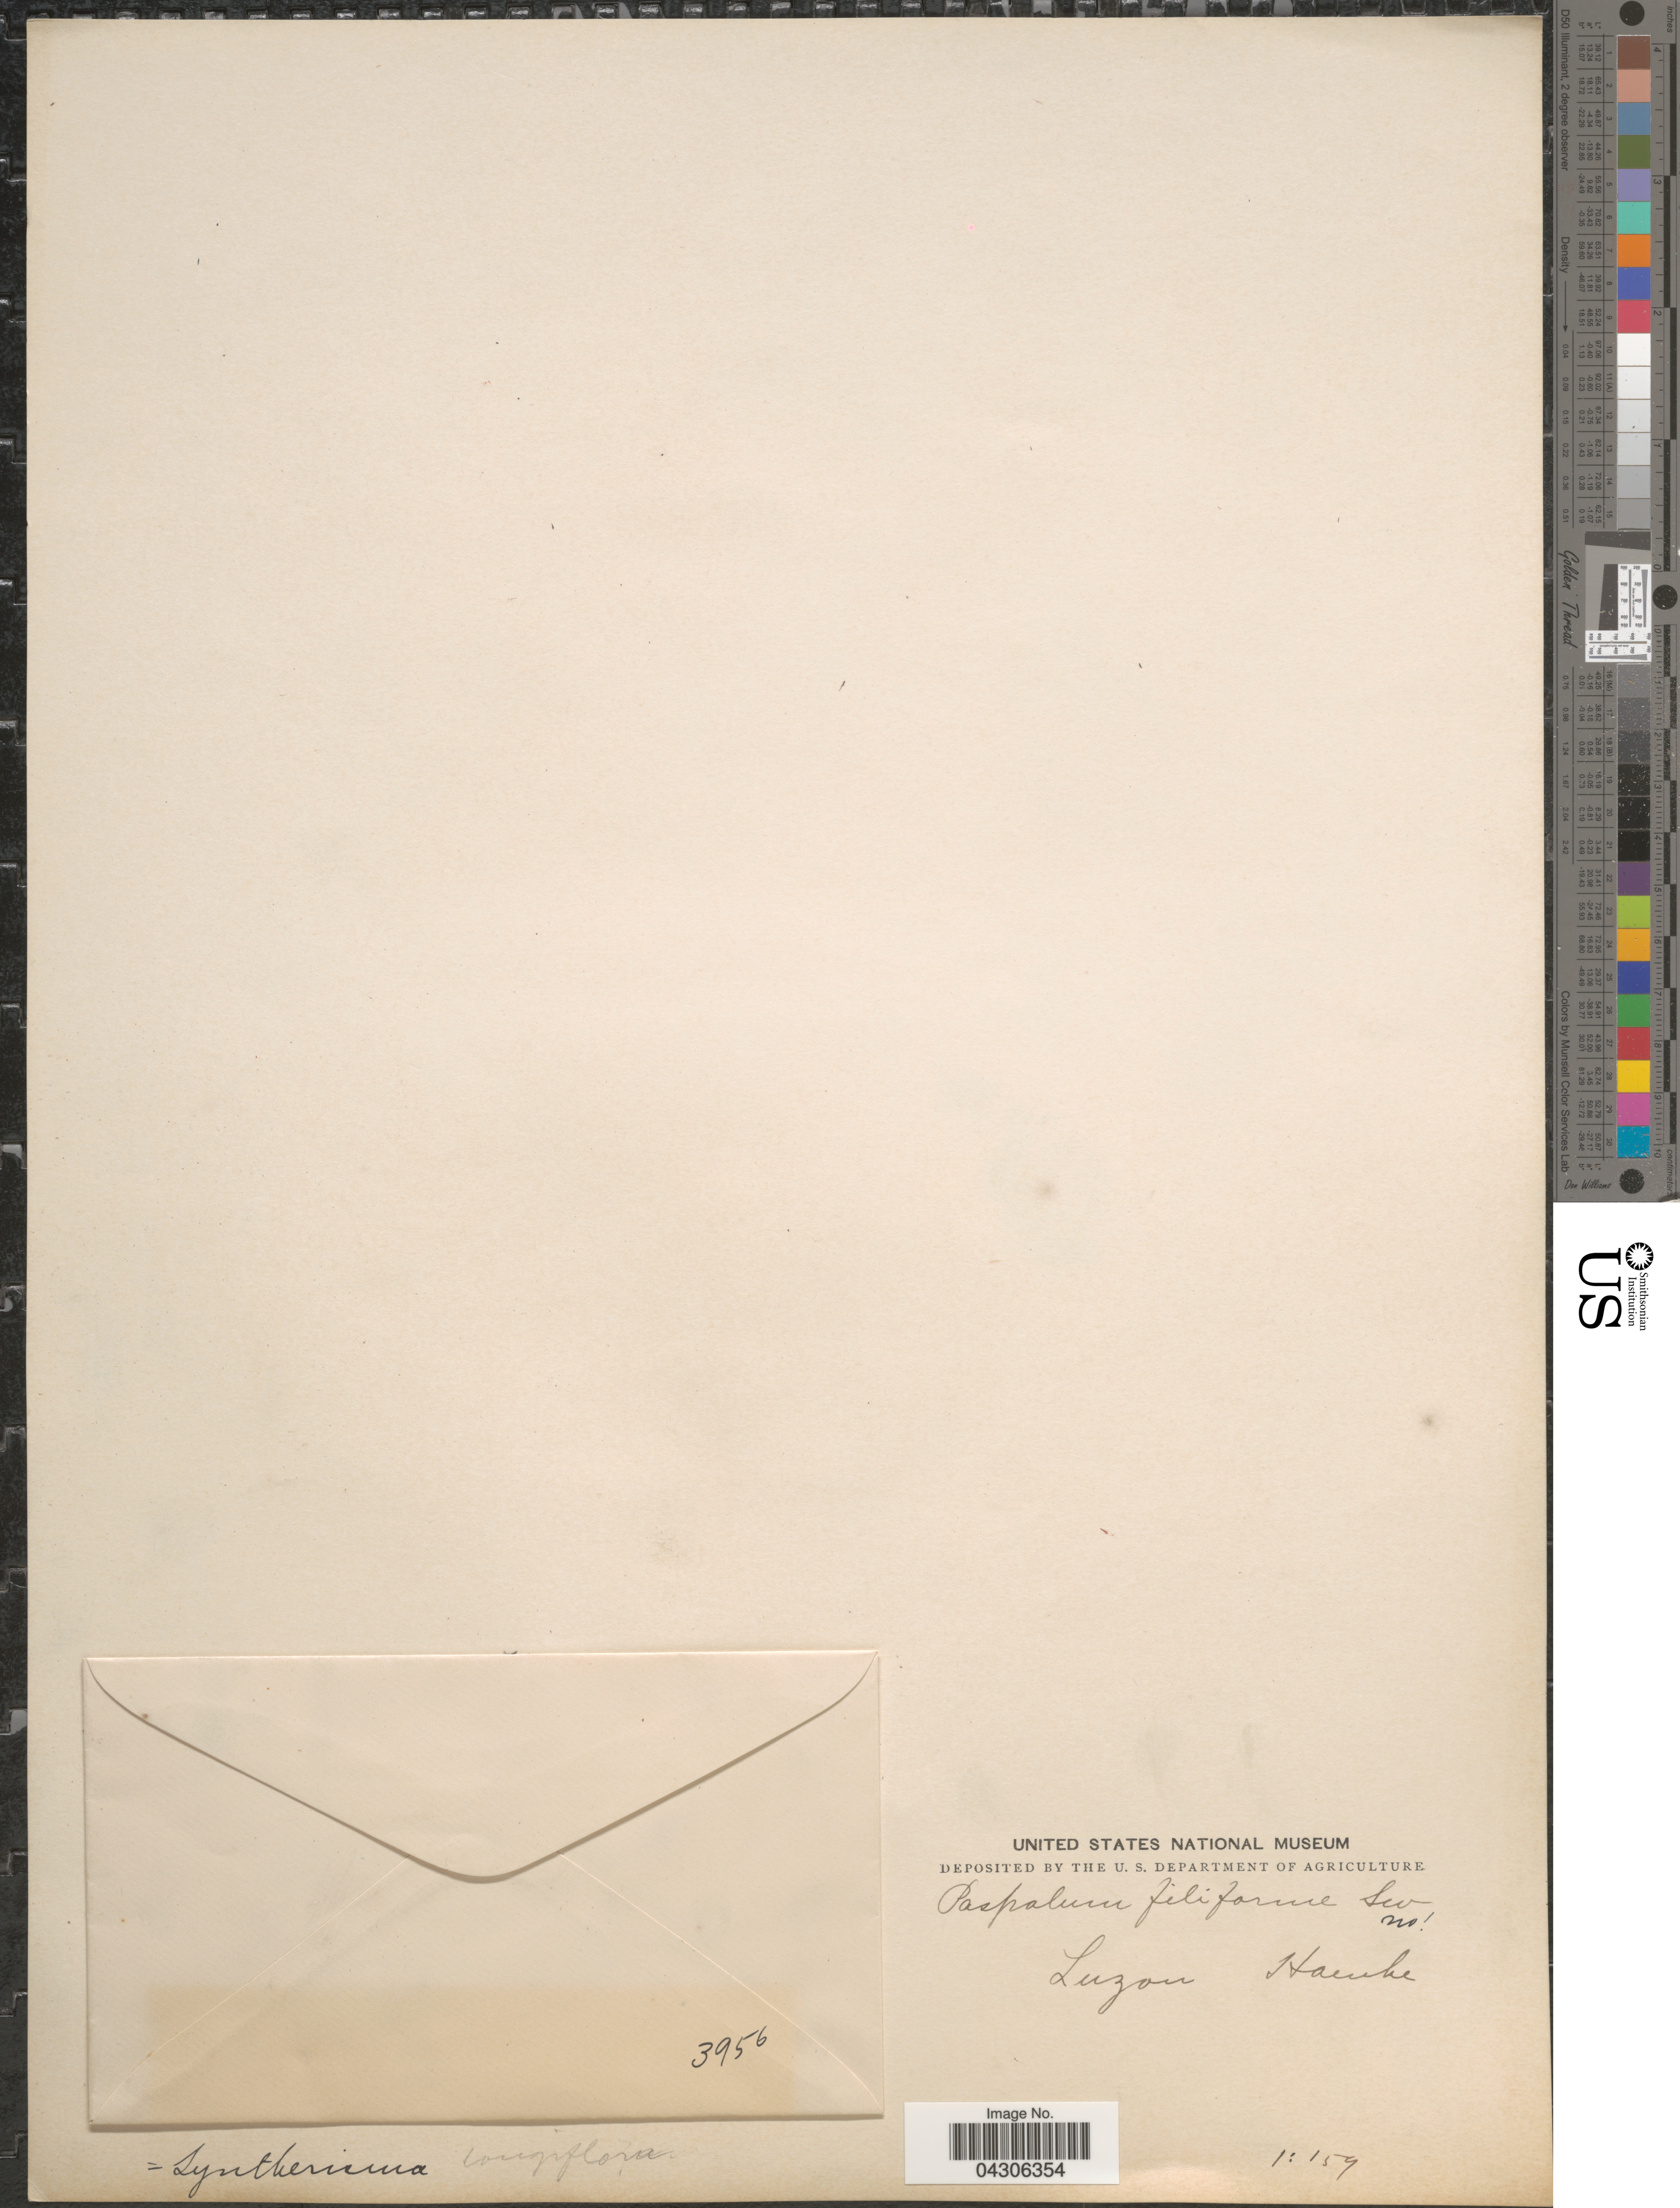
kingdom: Plantae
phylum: Tracheophyta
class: Liliopsida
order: Poales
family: Poaceae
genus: Digitaria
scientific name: Digitaria violascens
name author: Link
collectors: -. Hawke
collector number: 3956?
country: Philippines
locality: Luzon.